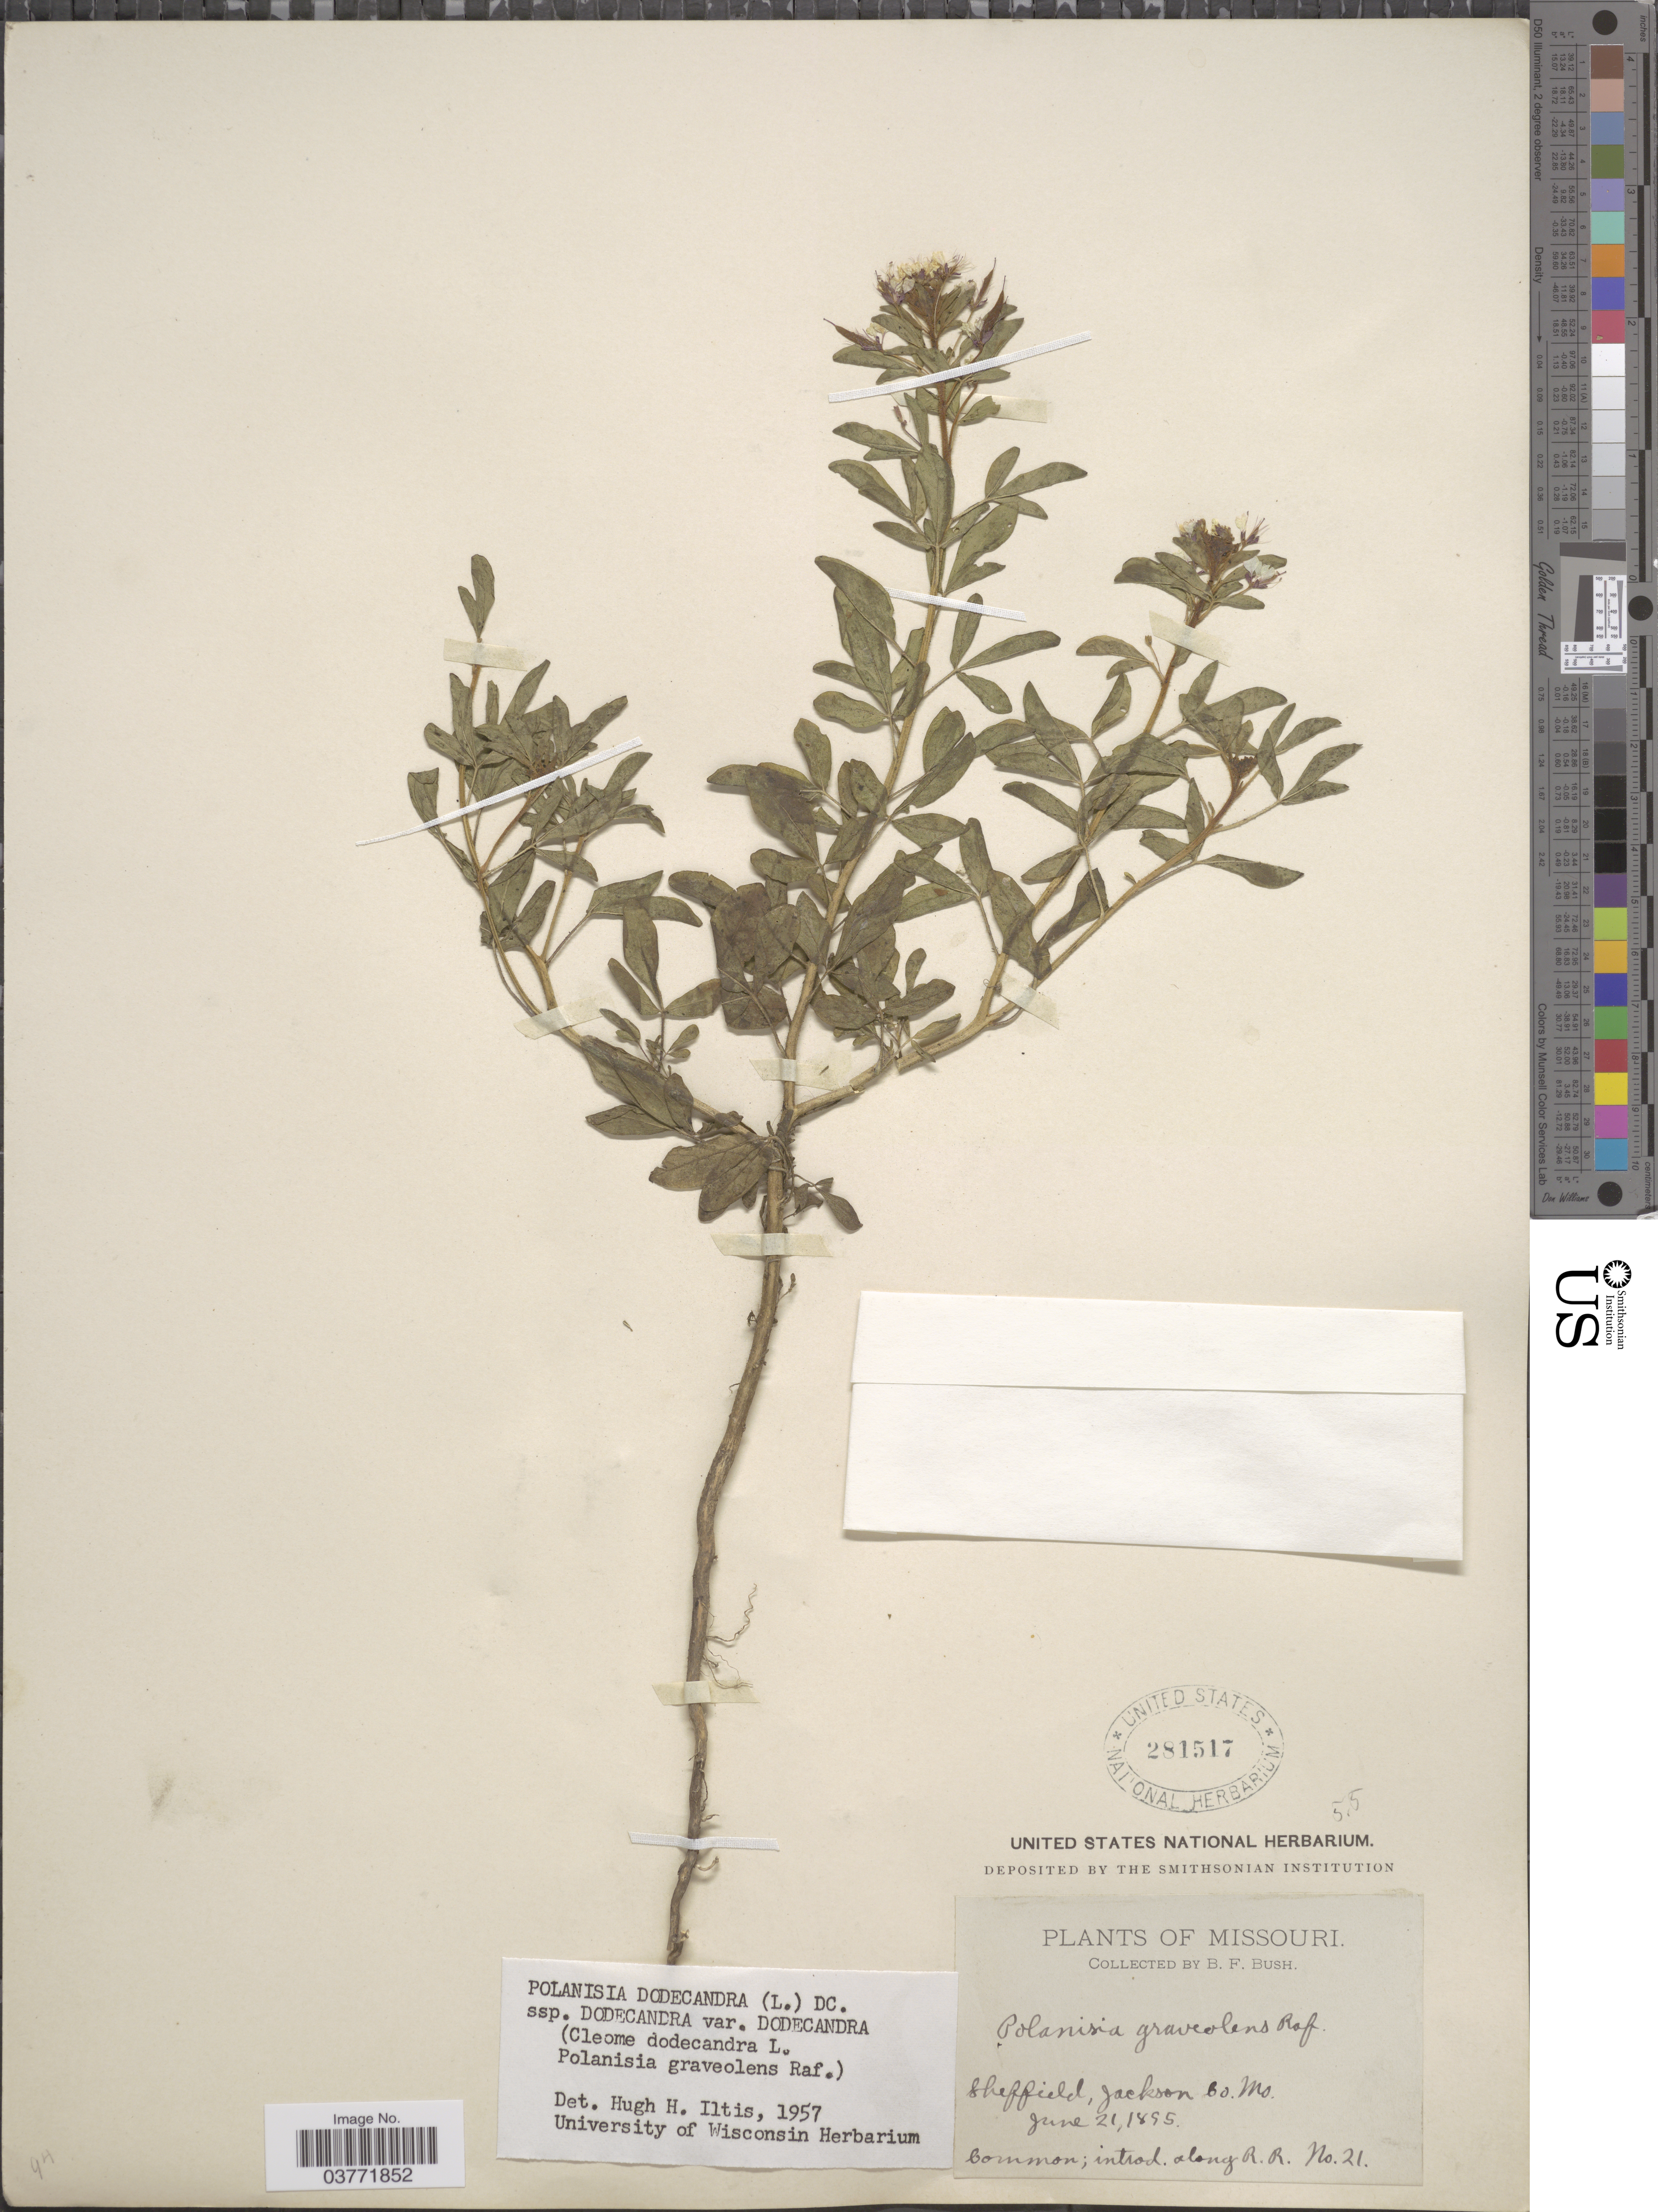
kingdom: Plantae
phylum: Tracheophyta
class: Magnoliopsida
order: Brassicales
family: Cleomaceae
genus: Polanisia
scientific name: Polanisia dodecandra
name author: (L.) DC.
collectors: B. F. Bush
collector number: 21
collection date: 1895-06-21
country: United States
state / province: Missouri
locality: Sheffield, Jackson Co. Common; introd. along R. R.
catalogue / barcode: US 281517